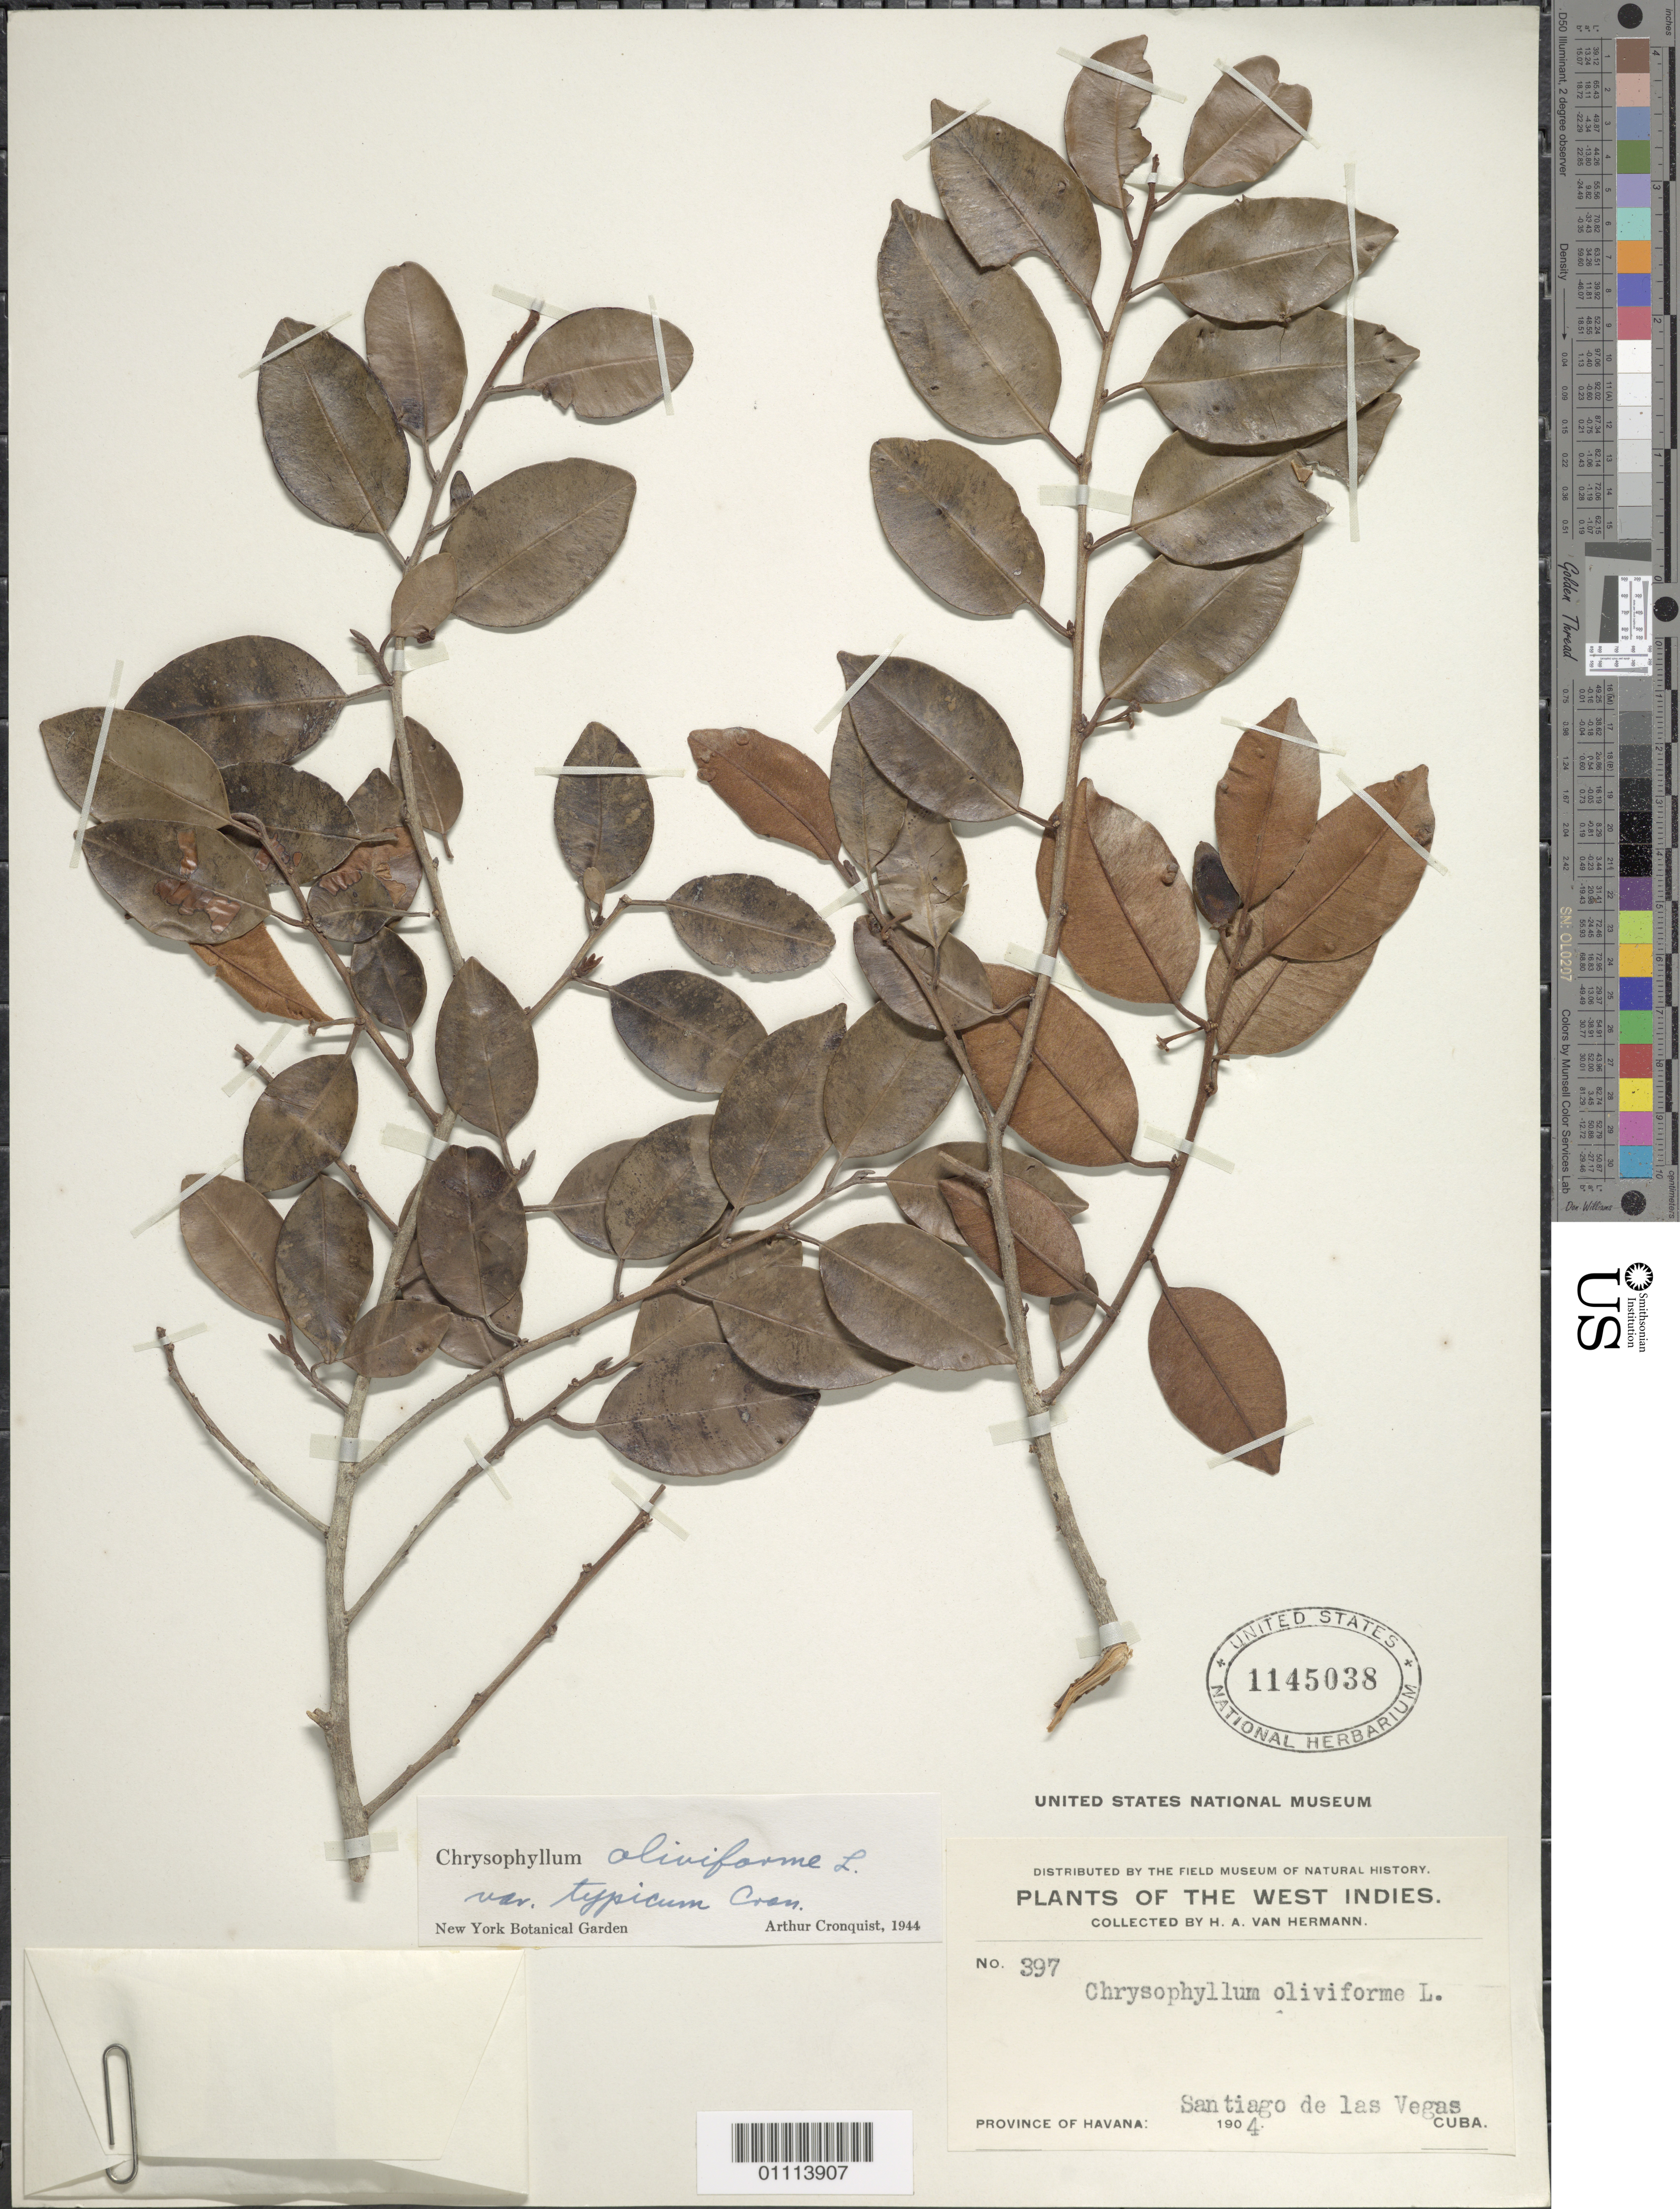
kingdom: Plantae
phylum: Tracheophyta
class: Magnoliopsida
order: Ericales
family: Sapotaceae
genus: Chrysophyllum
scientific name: Chrysophyllum oliviforme var. typicum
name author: Cronq.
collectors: H. A. Van Hermann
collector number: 397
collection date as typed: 1904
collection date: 1904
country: Cuba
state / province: La Habana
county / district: Municipio Boyeros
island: Cuba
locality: Santiago de las Vegas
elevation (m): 97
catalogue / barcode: US 1145038